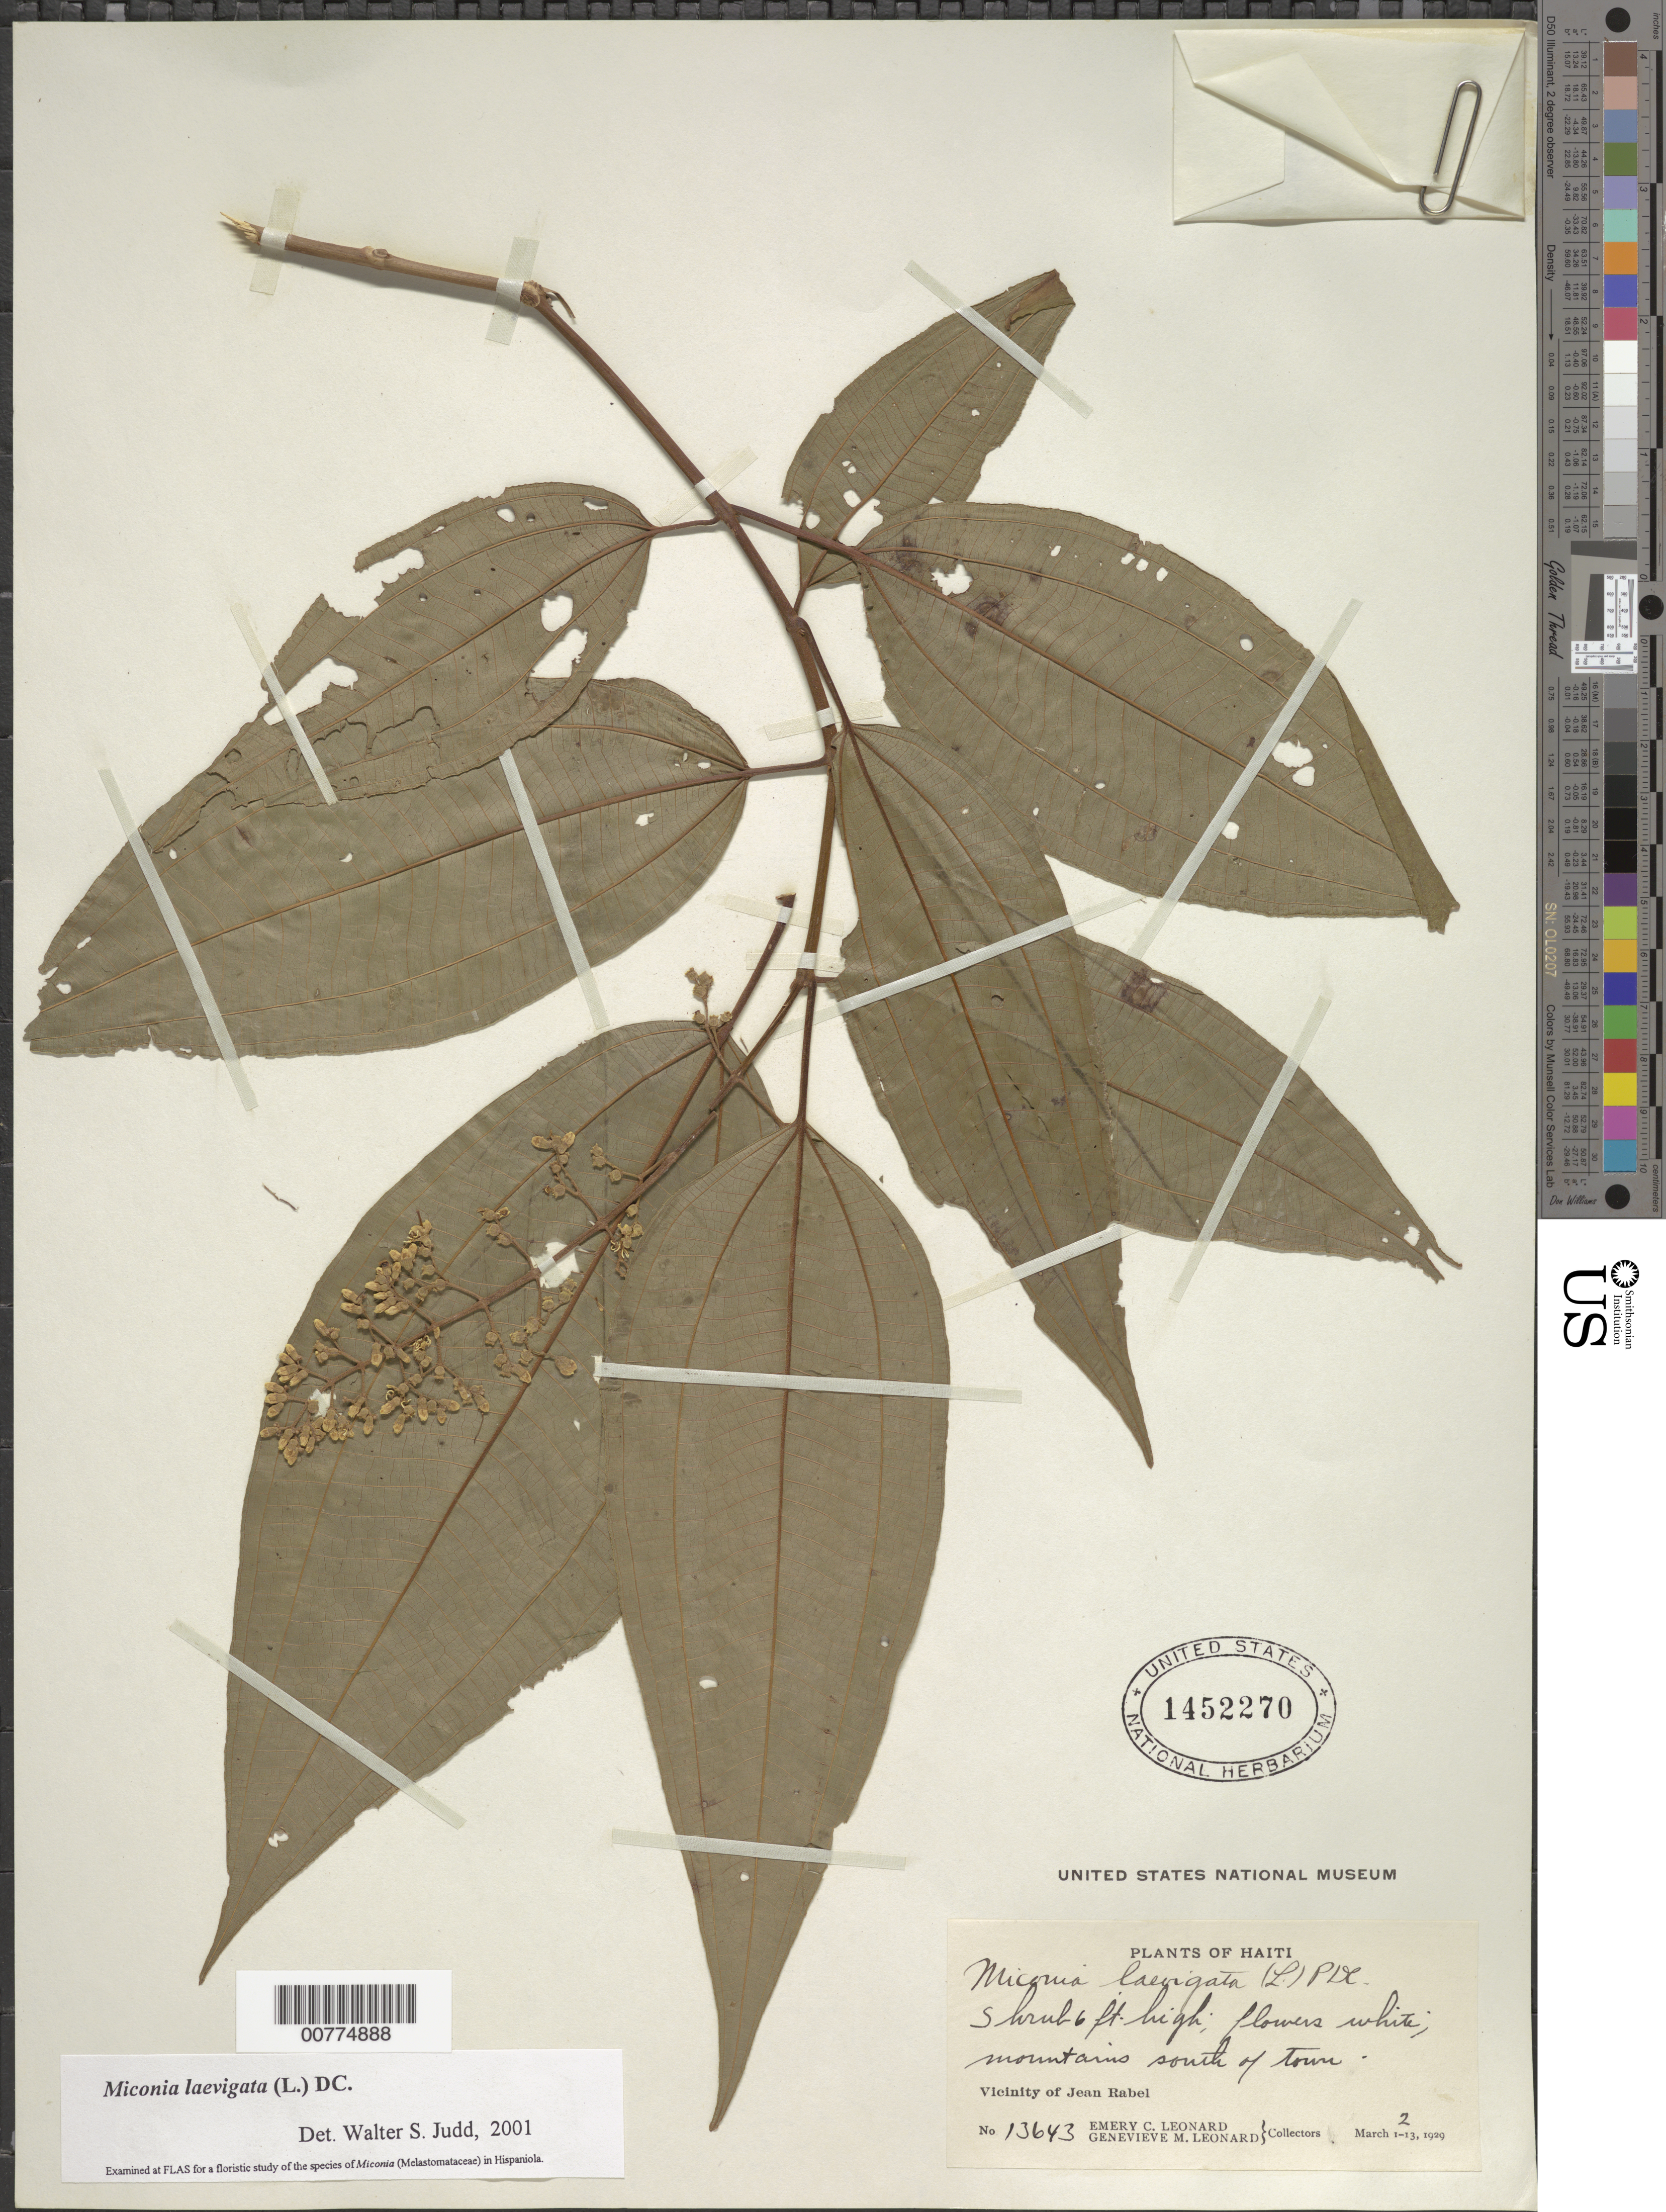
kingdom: Plantae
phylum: Tracheophyta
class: Magnoliopsida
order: Myrtales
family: Melastomataceae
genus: Miconia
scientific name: Miconia laevigata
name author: (L.) D. Don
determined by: Judd, Walter S.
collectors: E. C. Leonard & G. M. Leonard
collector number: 13643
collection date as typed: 02 Mar 1929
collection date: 1929-03-02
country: Haiti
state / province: Nord-Ouest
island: Hispaniola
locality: Vicinity of Jean Rabel, mountains south of town.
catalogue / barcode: US 1452270